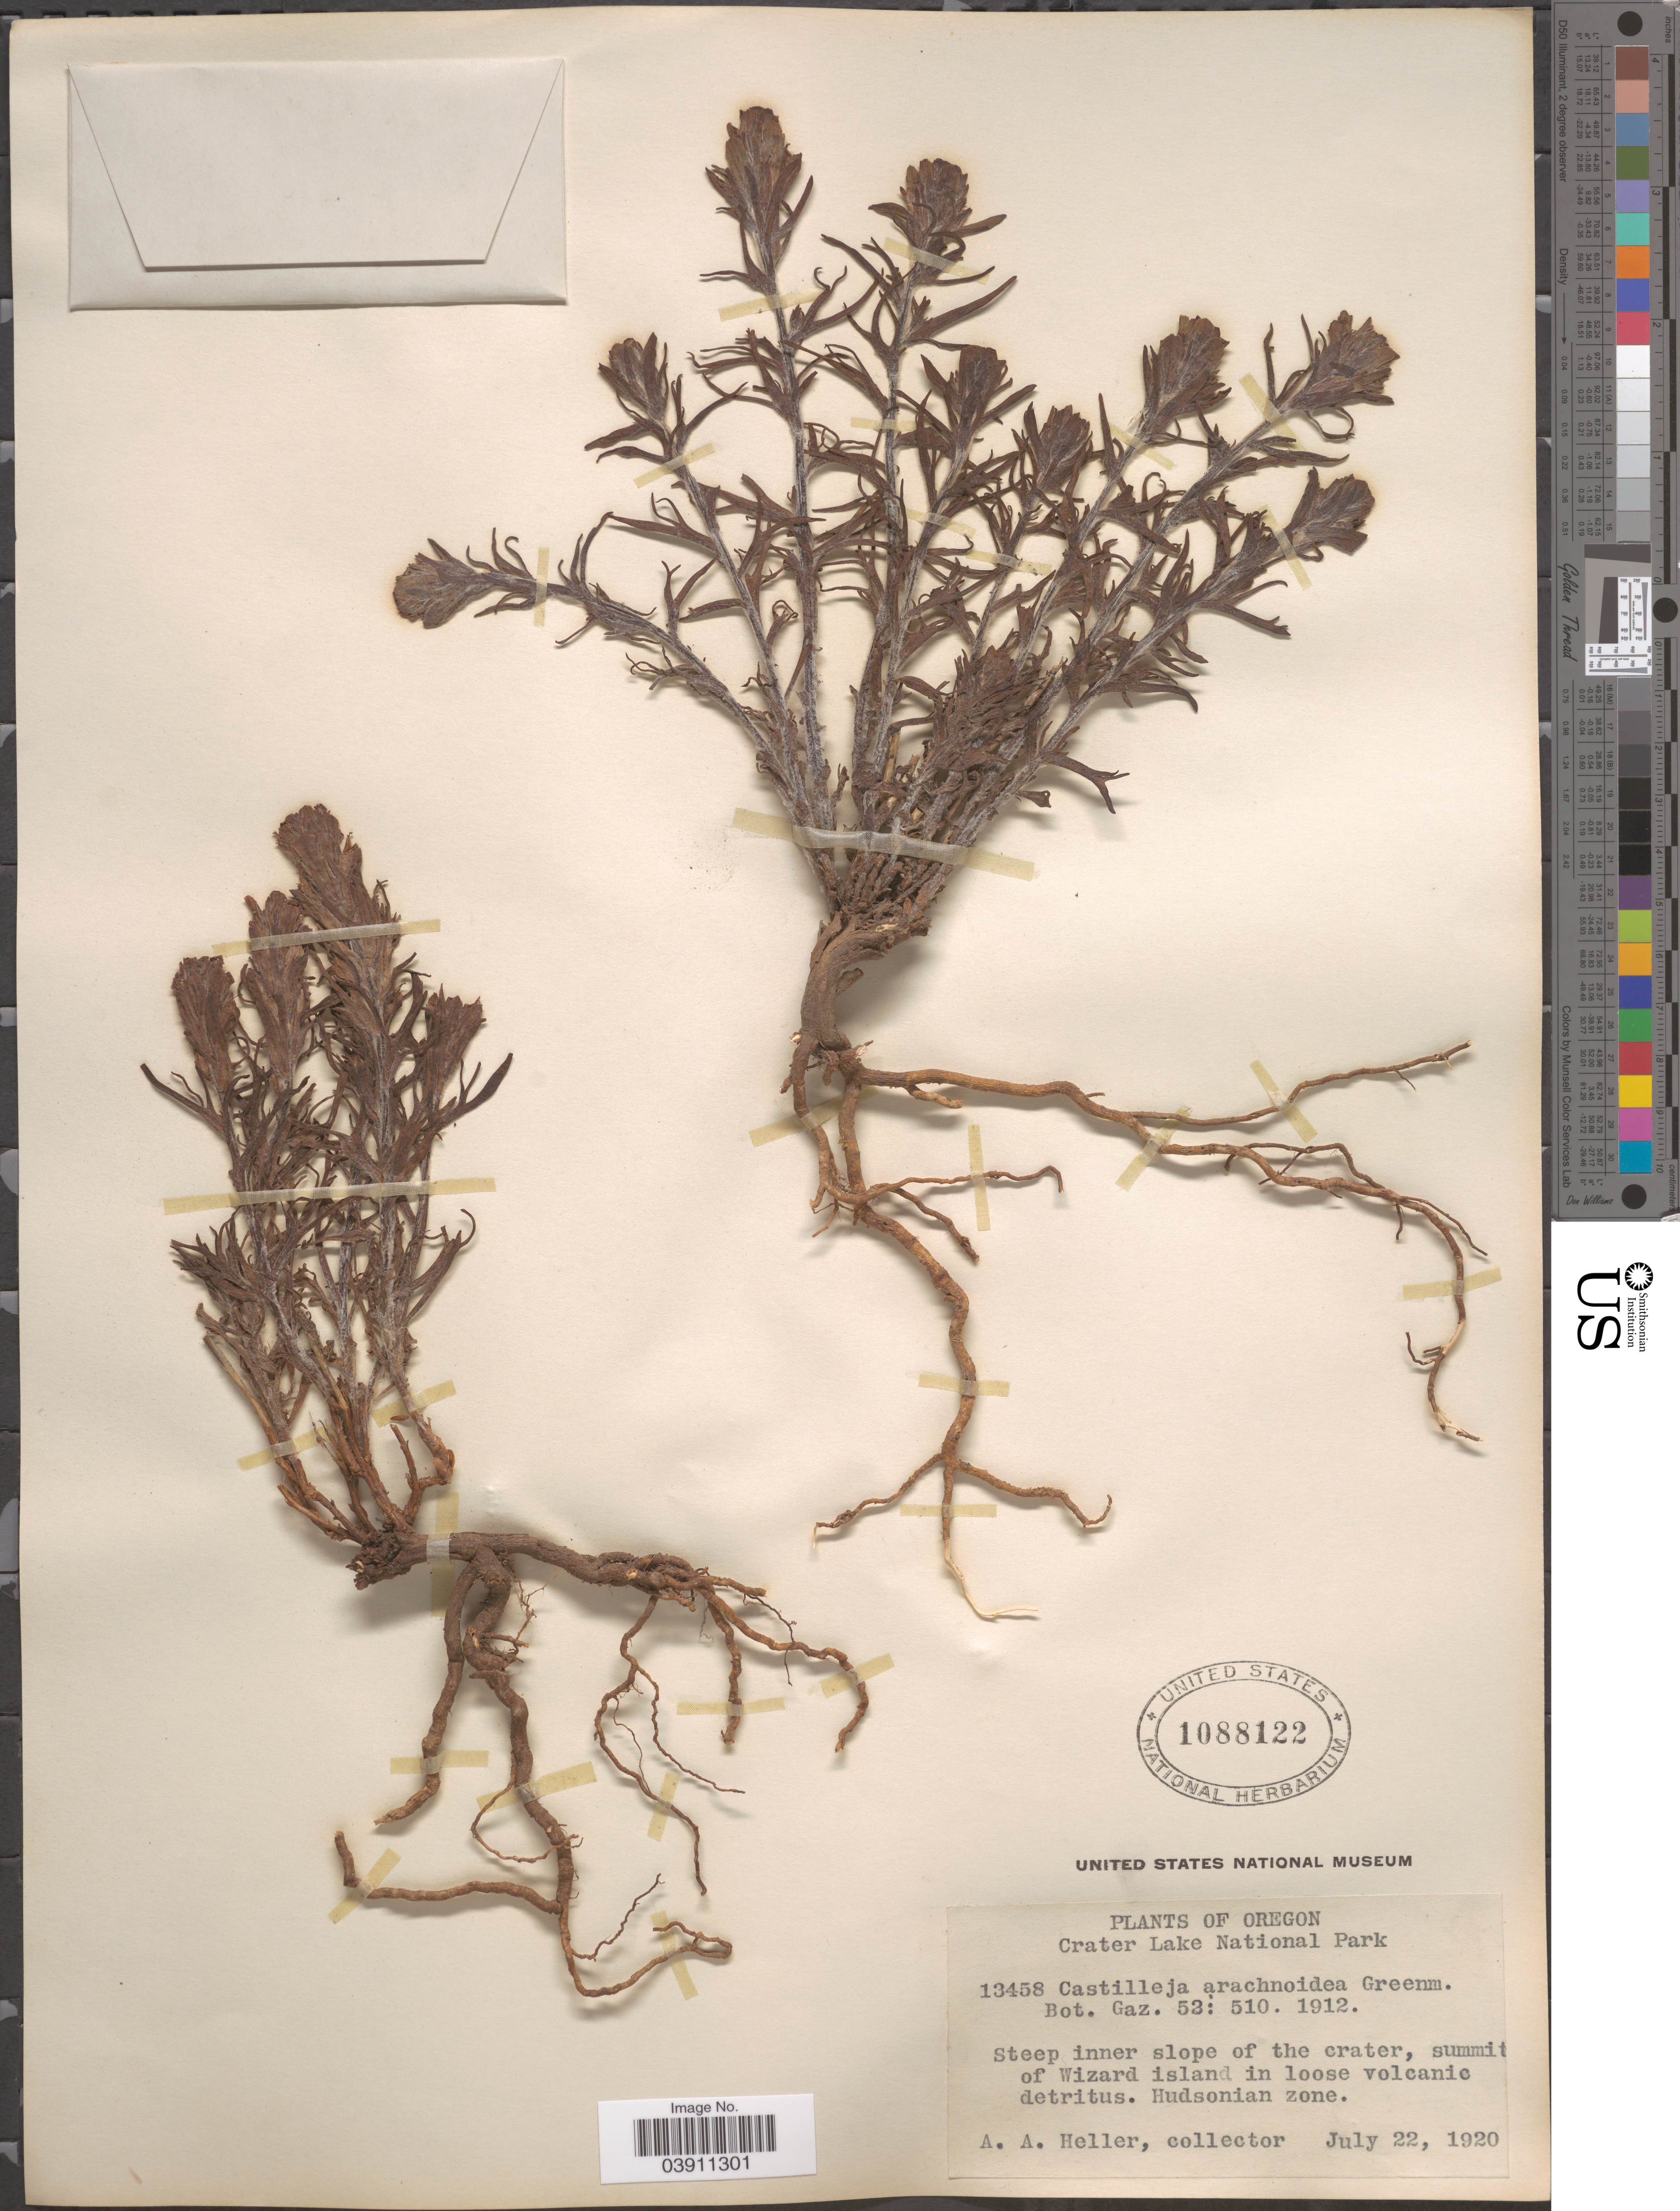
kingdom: Plantae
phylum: Tracheophyta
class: Magnoliopsida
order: Lamiales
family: Orobanchaceae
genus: Castilleja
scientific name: Castilleja arachnoidea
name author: Greenm.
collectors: A. A. Heller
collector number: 13458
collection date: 1920-07-22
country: United States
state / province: Oregon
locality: Crater Lake National Park. Steep inner slope of the crater, summit of Wizard island in loose volcanic detritus Hudsonian zone.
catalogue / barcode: US 1088122